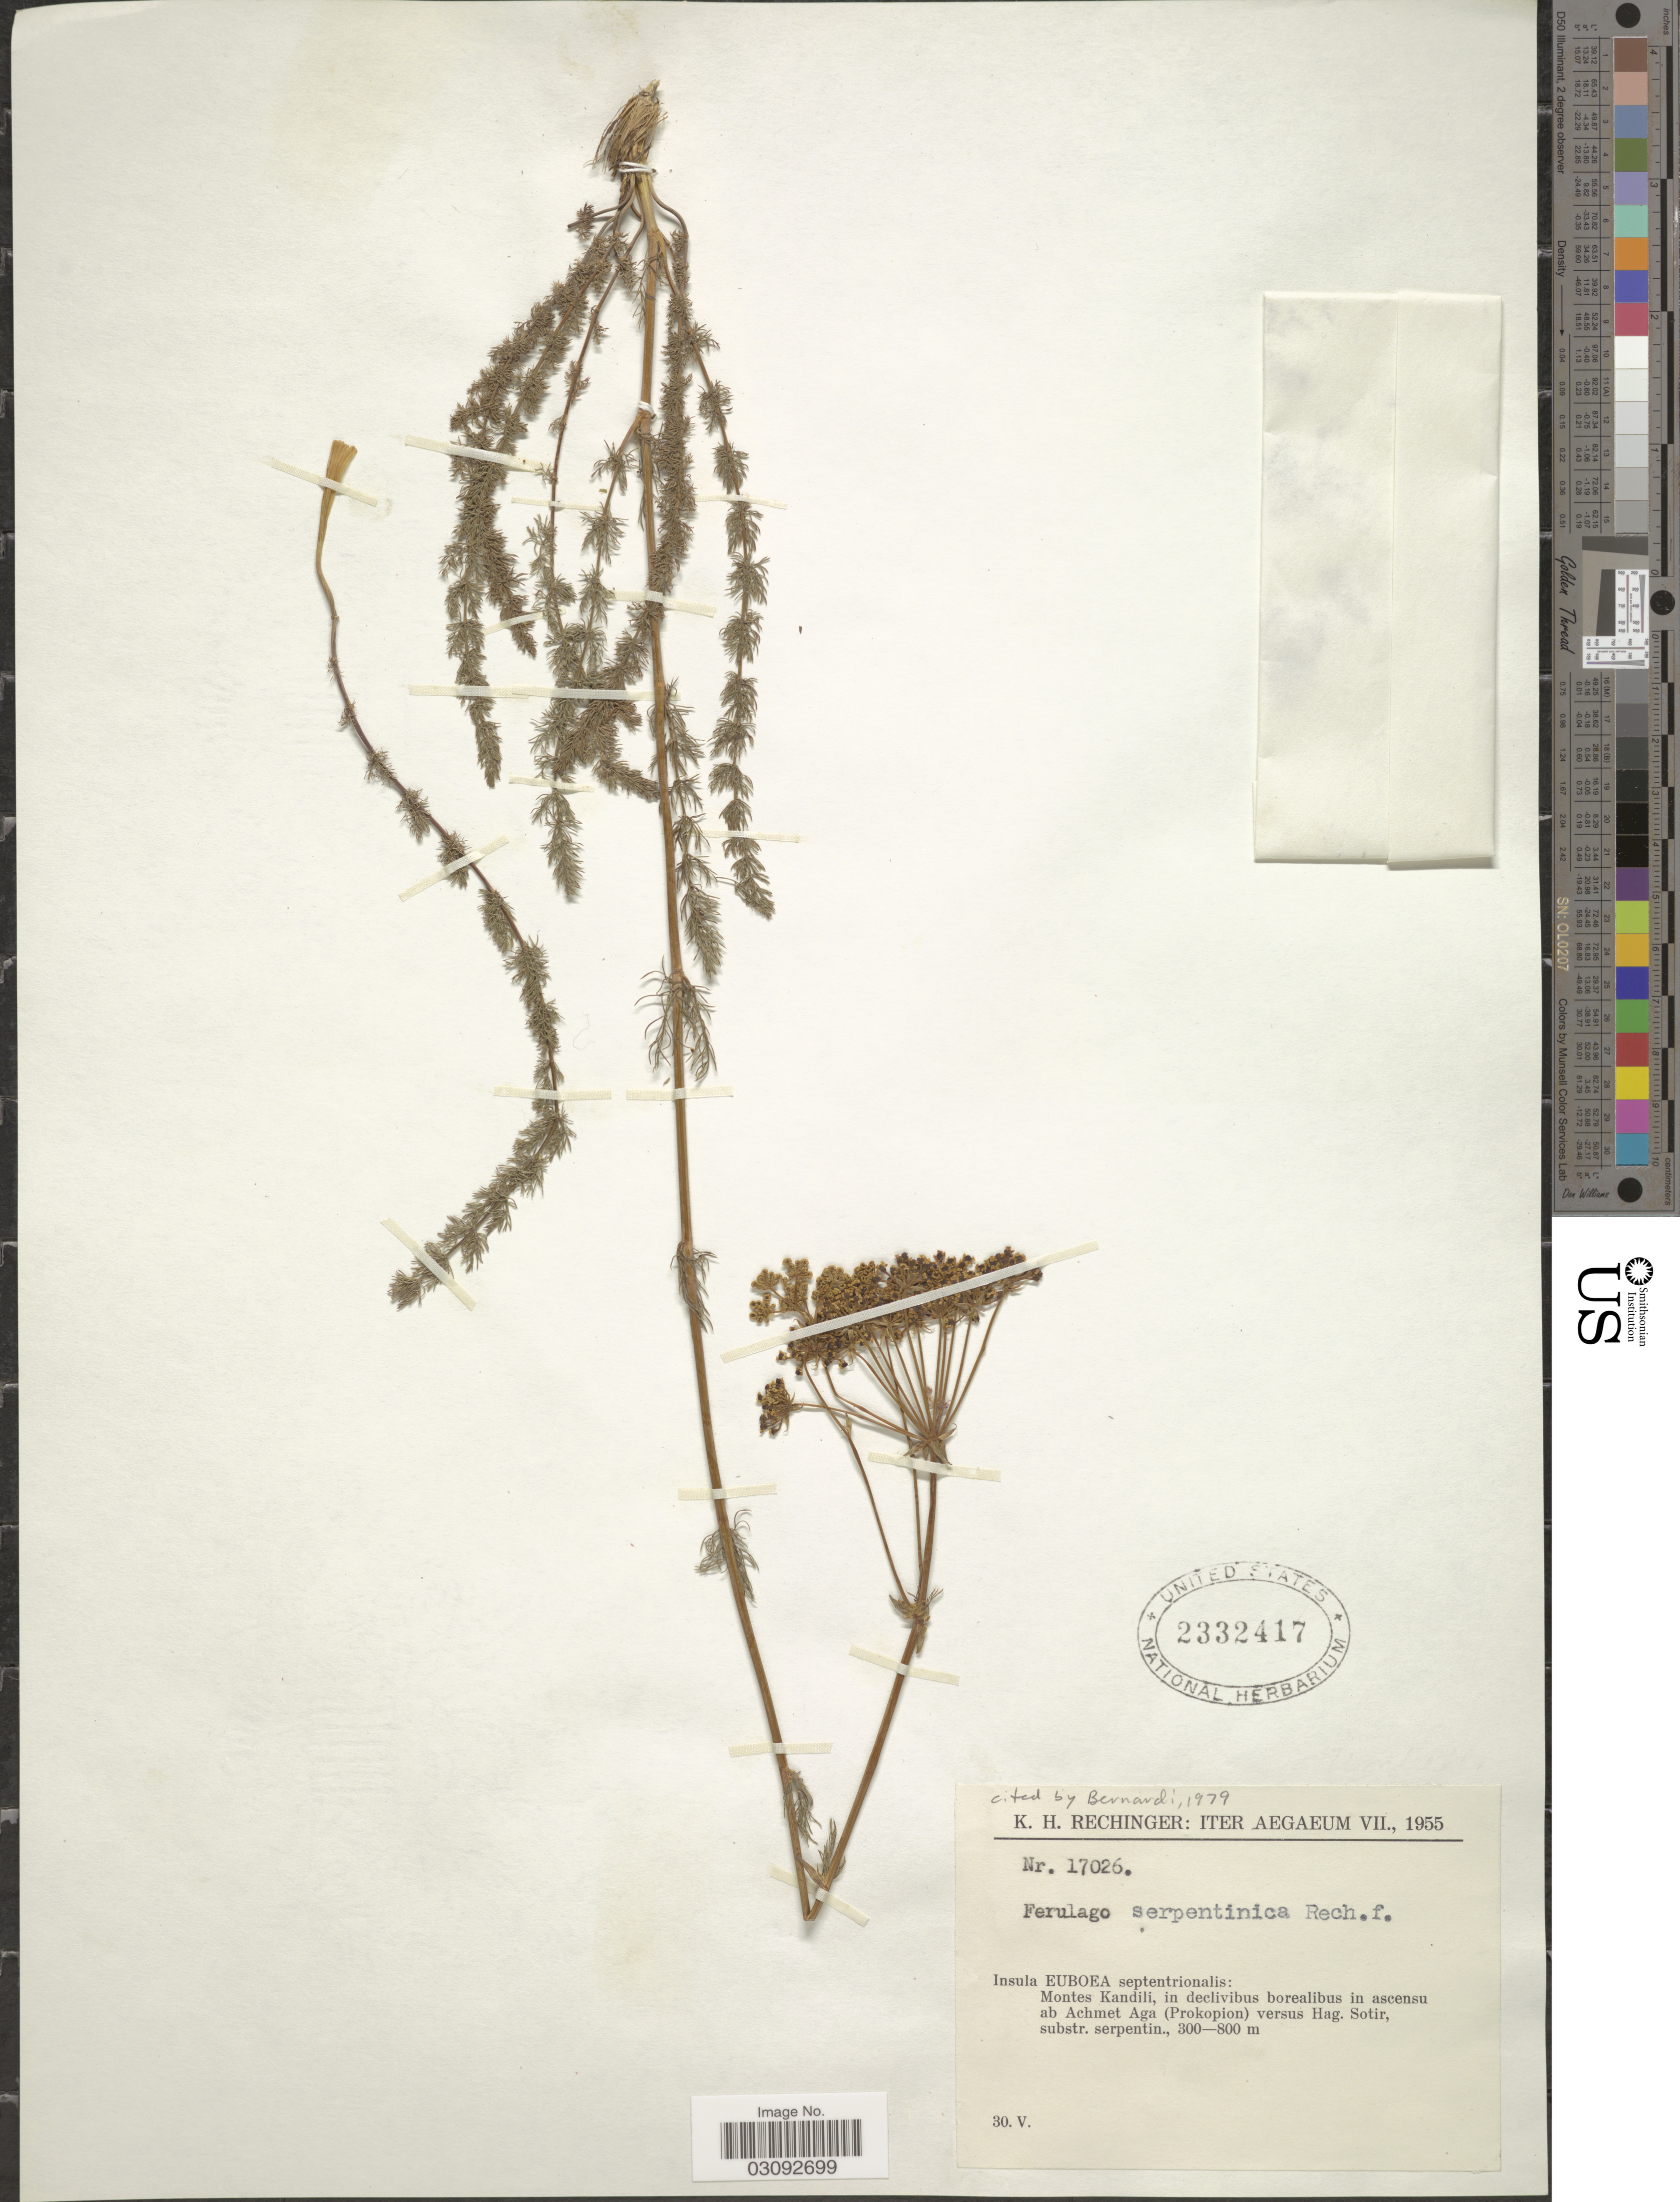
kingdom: Plantae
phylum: Tracheophyta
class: Magnoliopsida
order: Apiales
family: Apiaceae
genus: Ferulago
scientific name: Ferulago serpentinica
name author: Rech. f.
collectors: K. H. Rechinger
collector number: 17026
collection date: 1955-05-30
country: Greece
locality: Iter Aegaeum VII, Insula Euboea septentrionalis: Montes Kandili, in declivibus borealibus in ascensu ab Achmet Aga (Prokopion) versus Hag. Sotir, substr. serpentin.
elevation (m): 300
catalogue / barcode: US 2332417